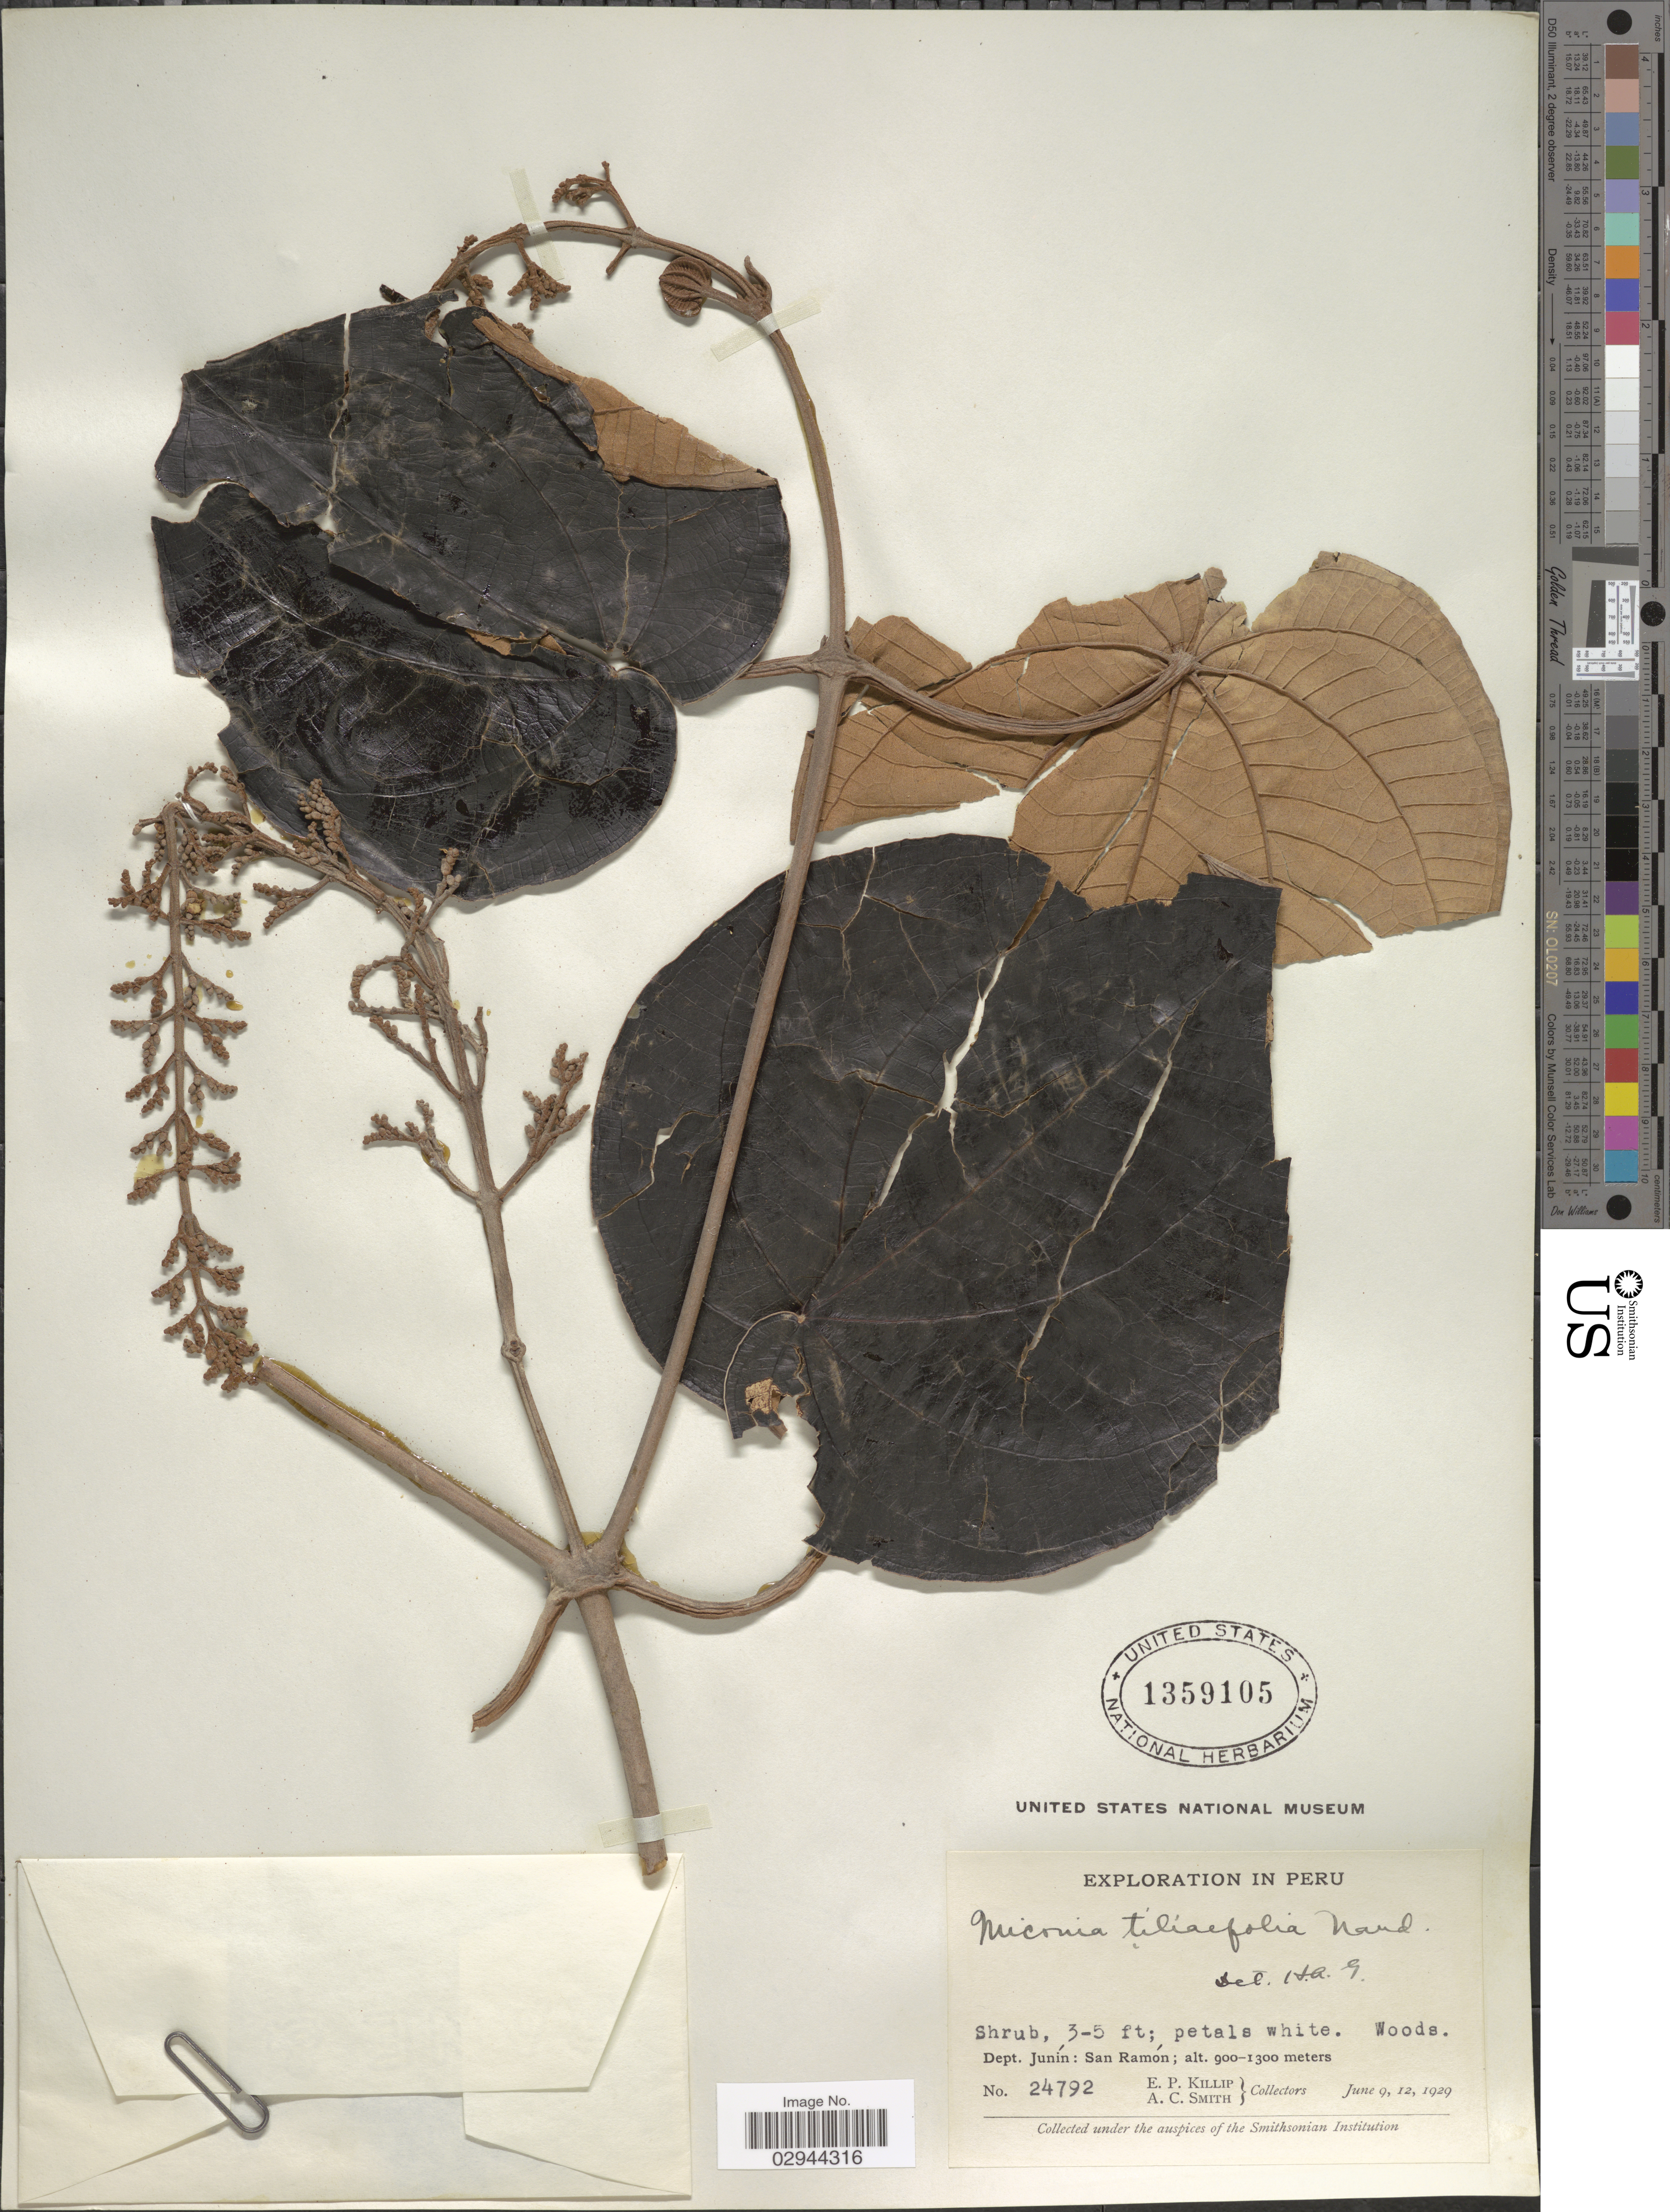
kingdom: Plantae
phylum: Tracheophyta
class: Magnoliopsida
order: Myrtales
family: Melastomataceae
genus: Miconia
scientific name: Miconia tiliifolia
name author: Naudin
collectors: E. P. Killip & A. C. Smith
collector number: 24792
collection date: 1929-06-09/1929-06-12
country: Peru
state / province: Junín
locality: Dept. Junín: San Ramón.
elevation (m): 900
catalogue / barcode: US 1359105